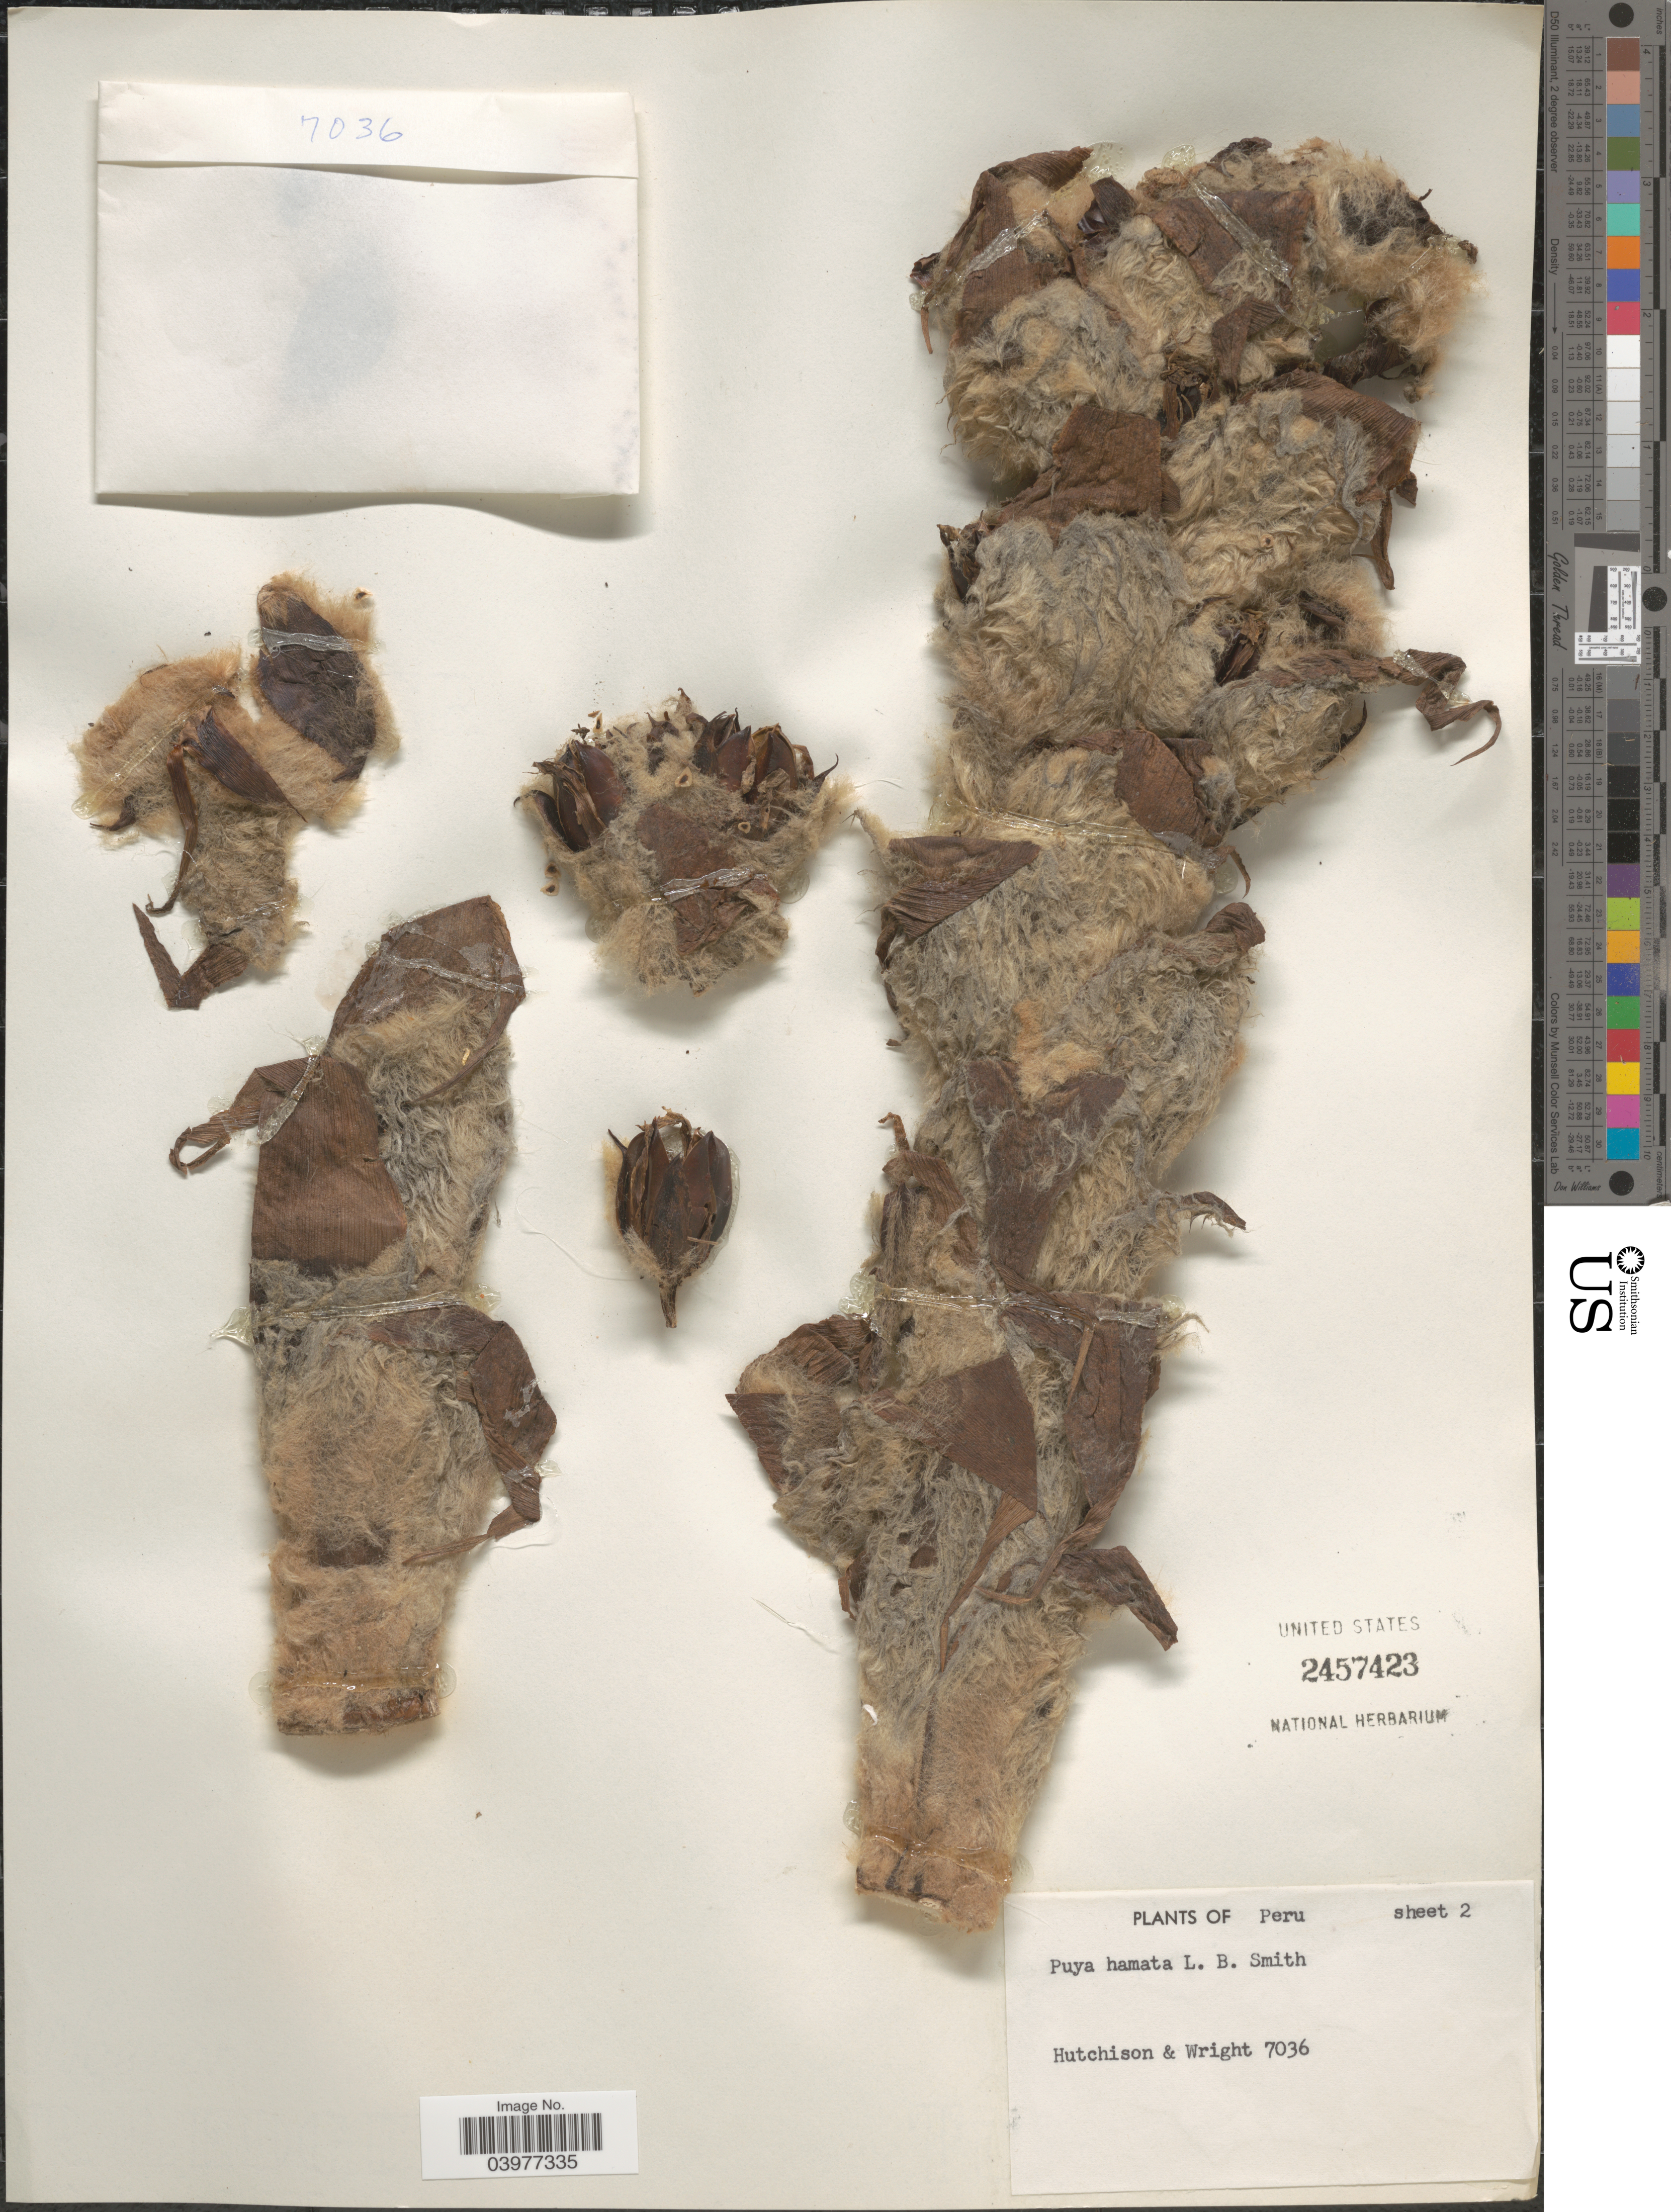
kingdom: Plantae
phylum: Tracheophyta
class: Liliopsida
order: Poales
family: Bromeliaceae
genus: Puya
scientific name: Puya hamata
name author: L.B. Sm.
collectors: -- Hutchison & Wright, --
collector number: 7036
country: Peru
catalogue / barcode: US 2457423